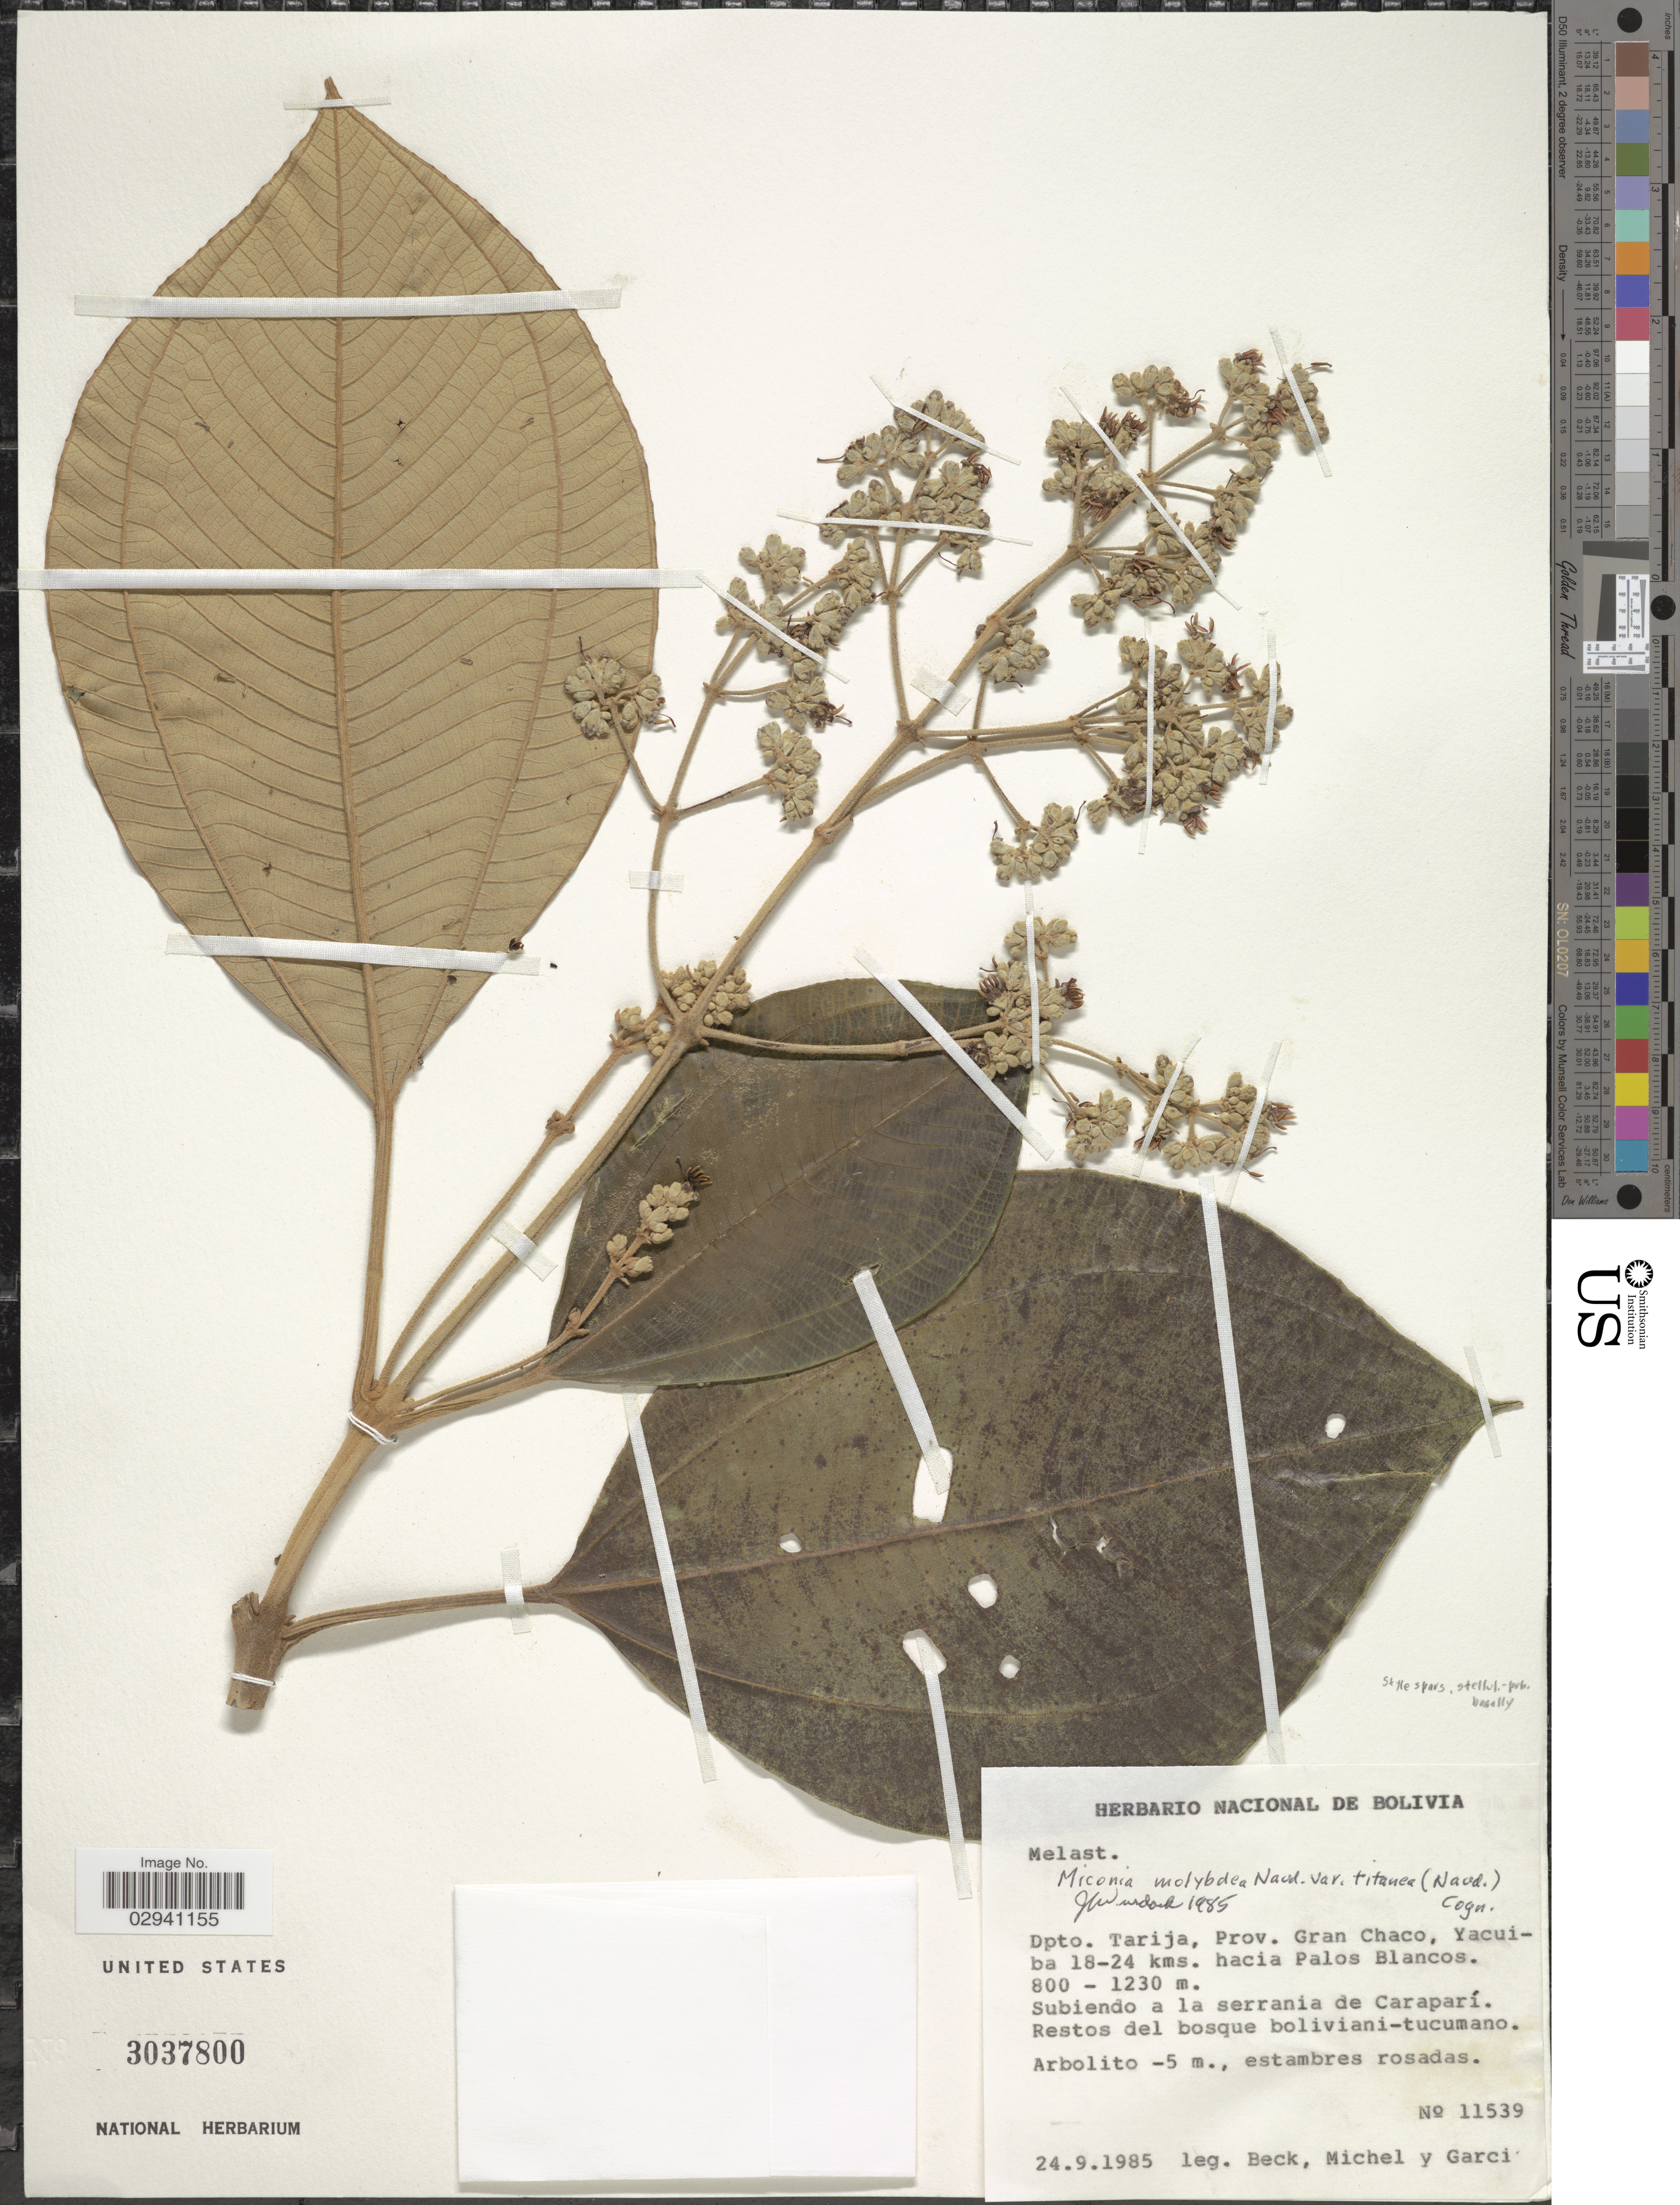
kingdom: Plantae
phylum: Tracheophyta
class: Magnoliopsida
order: Myrtales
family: Melastomataceae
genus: Miconia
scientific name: Miconia molybdea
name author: Naudin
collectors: -- Beck, -. Michel & Garci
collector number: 11539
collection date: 1985-09-24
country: Bolivia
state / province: Tarija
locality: Dpto. Tarija, Prov. Gran Chaco, Yacuiba 18-24 kms. hacia Palos Blancos.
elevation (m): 800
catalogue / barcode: US 3037800